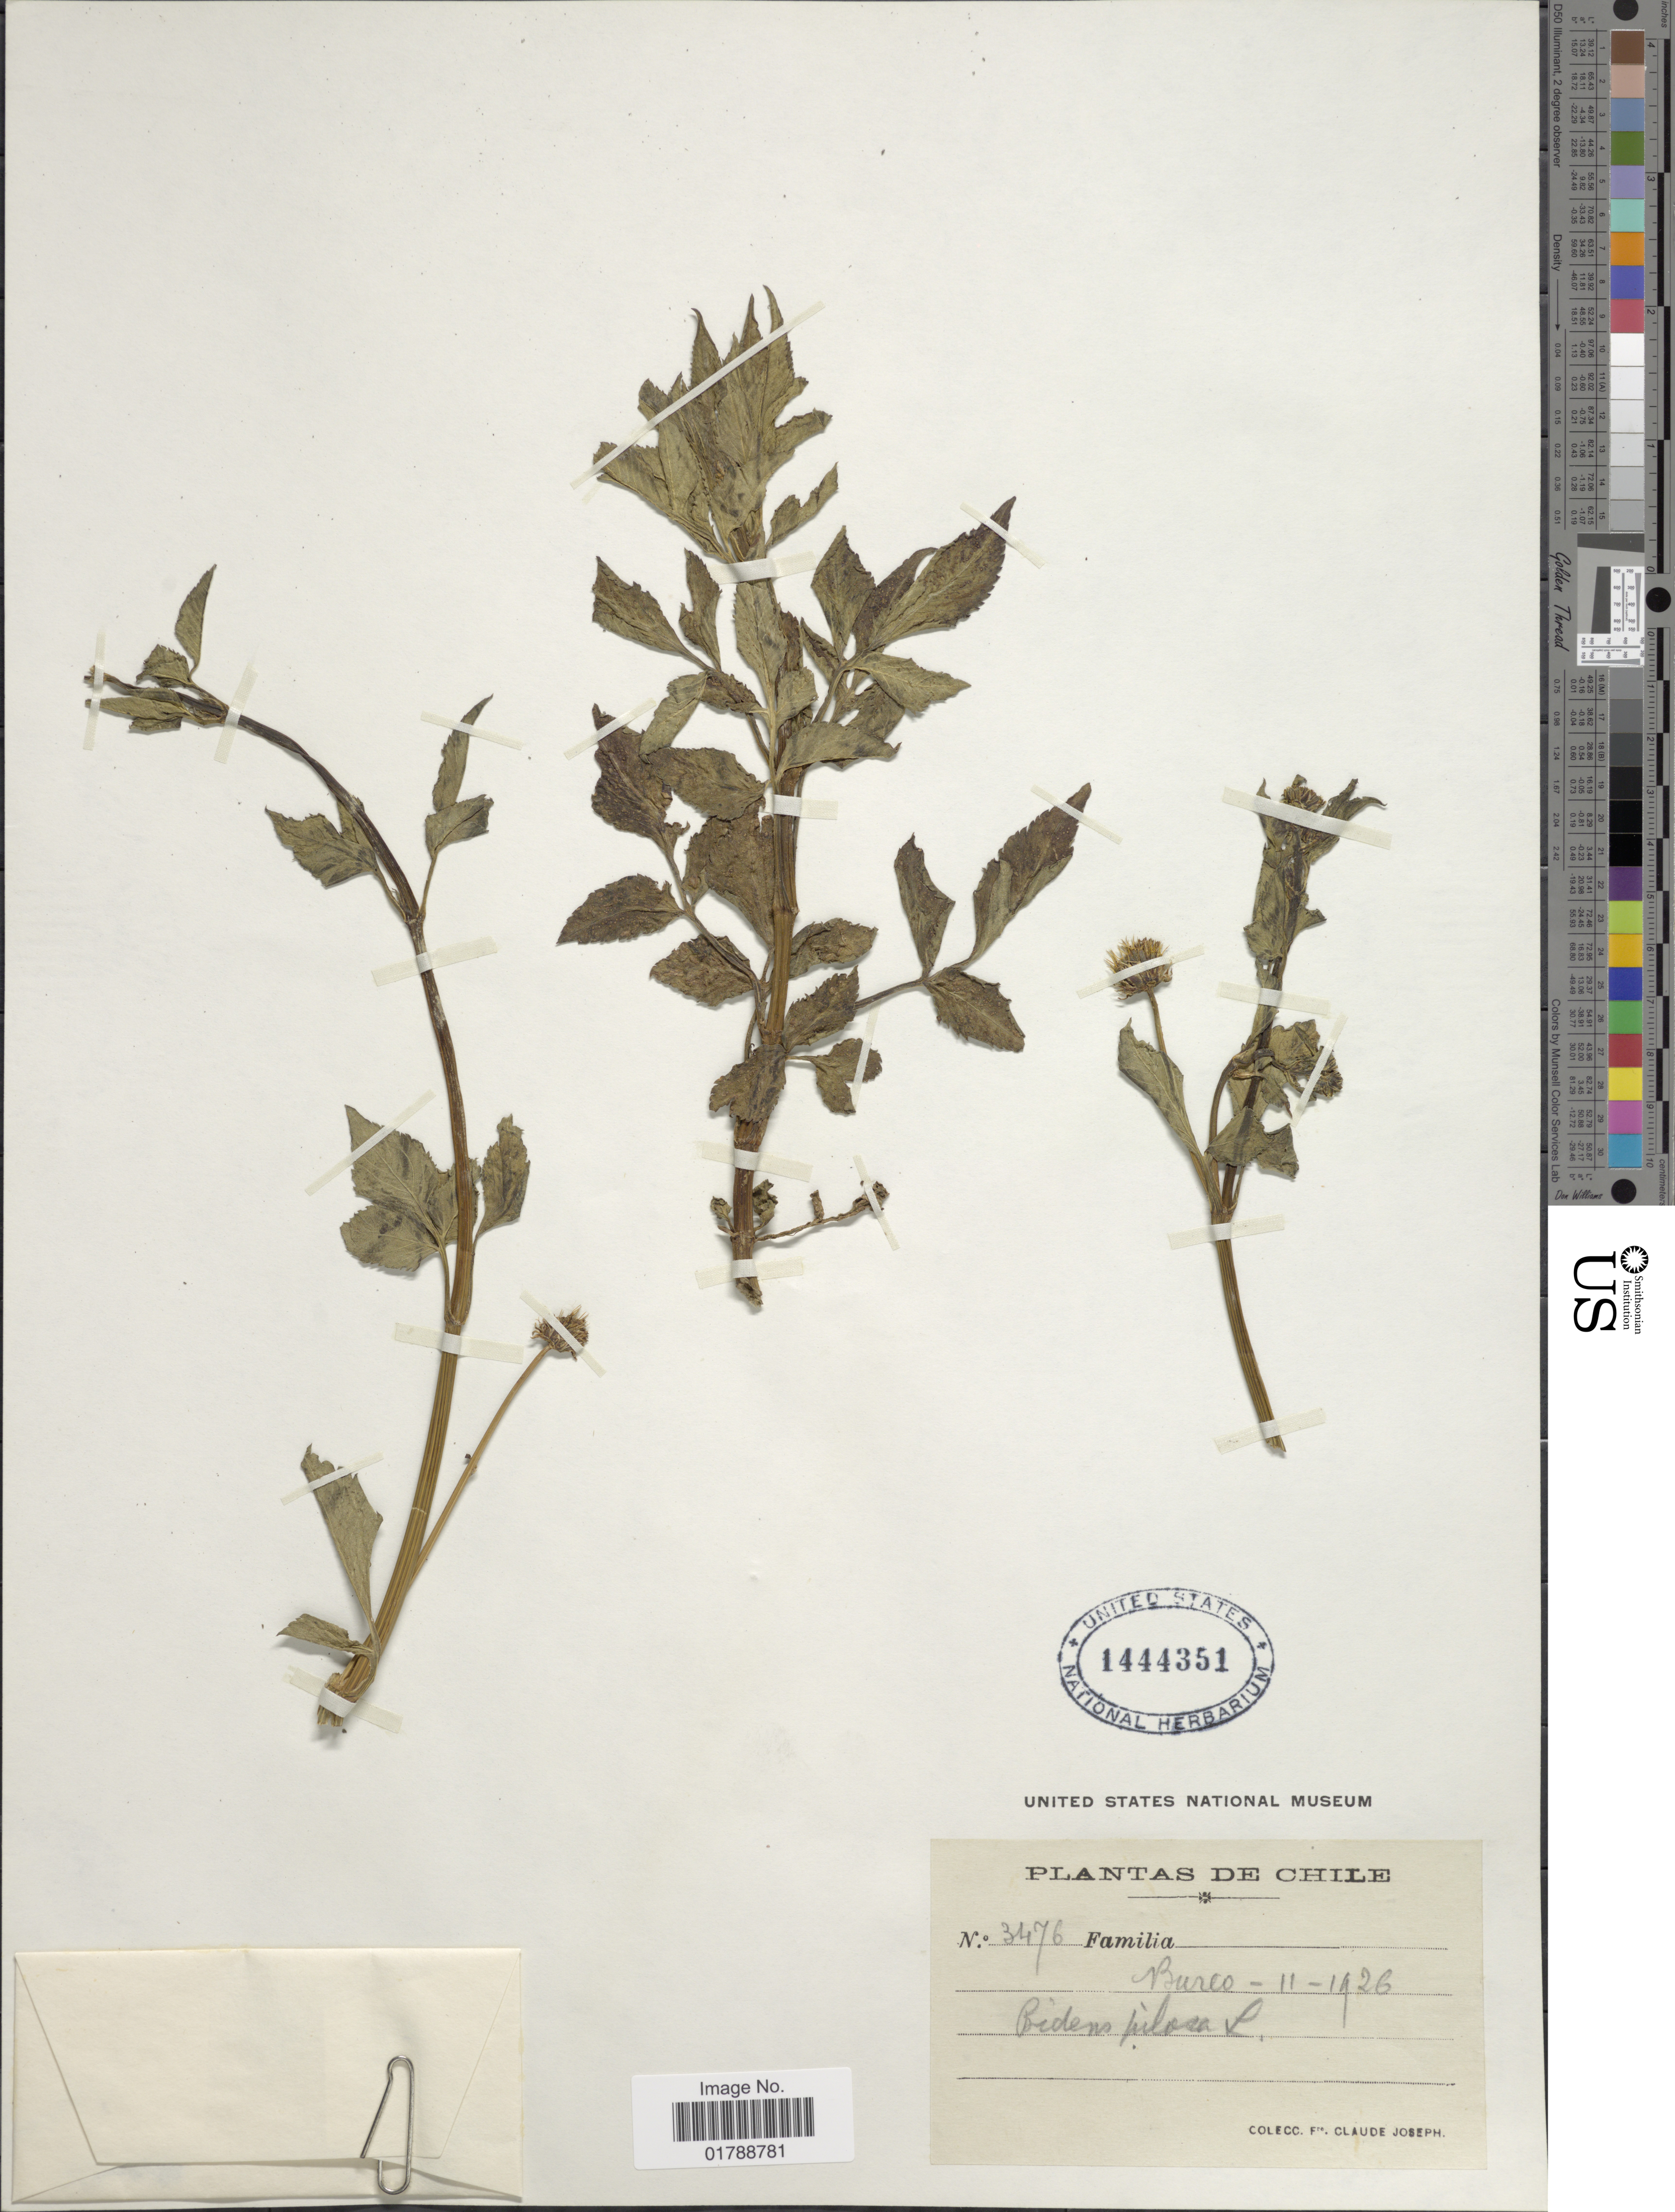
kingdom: Plantae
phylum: Tracheophyta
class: Magnoliopsida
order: Asterales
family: Asteraceae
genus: Bidens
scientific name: Bidens pilosa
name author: L.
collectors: Bro. Claude-Joseph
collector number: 3476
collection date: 1926-11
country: Chile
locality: Burco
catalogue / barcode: US 1444351